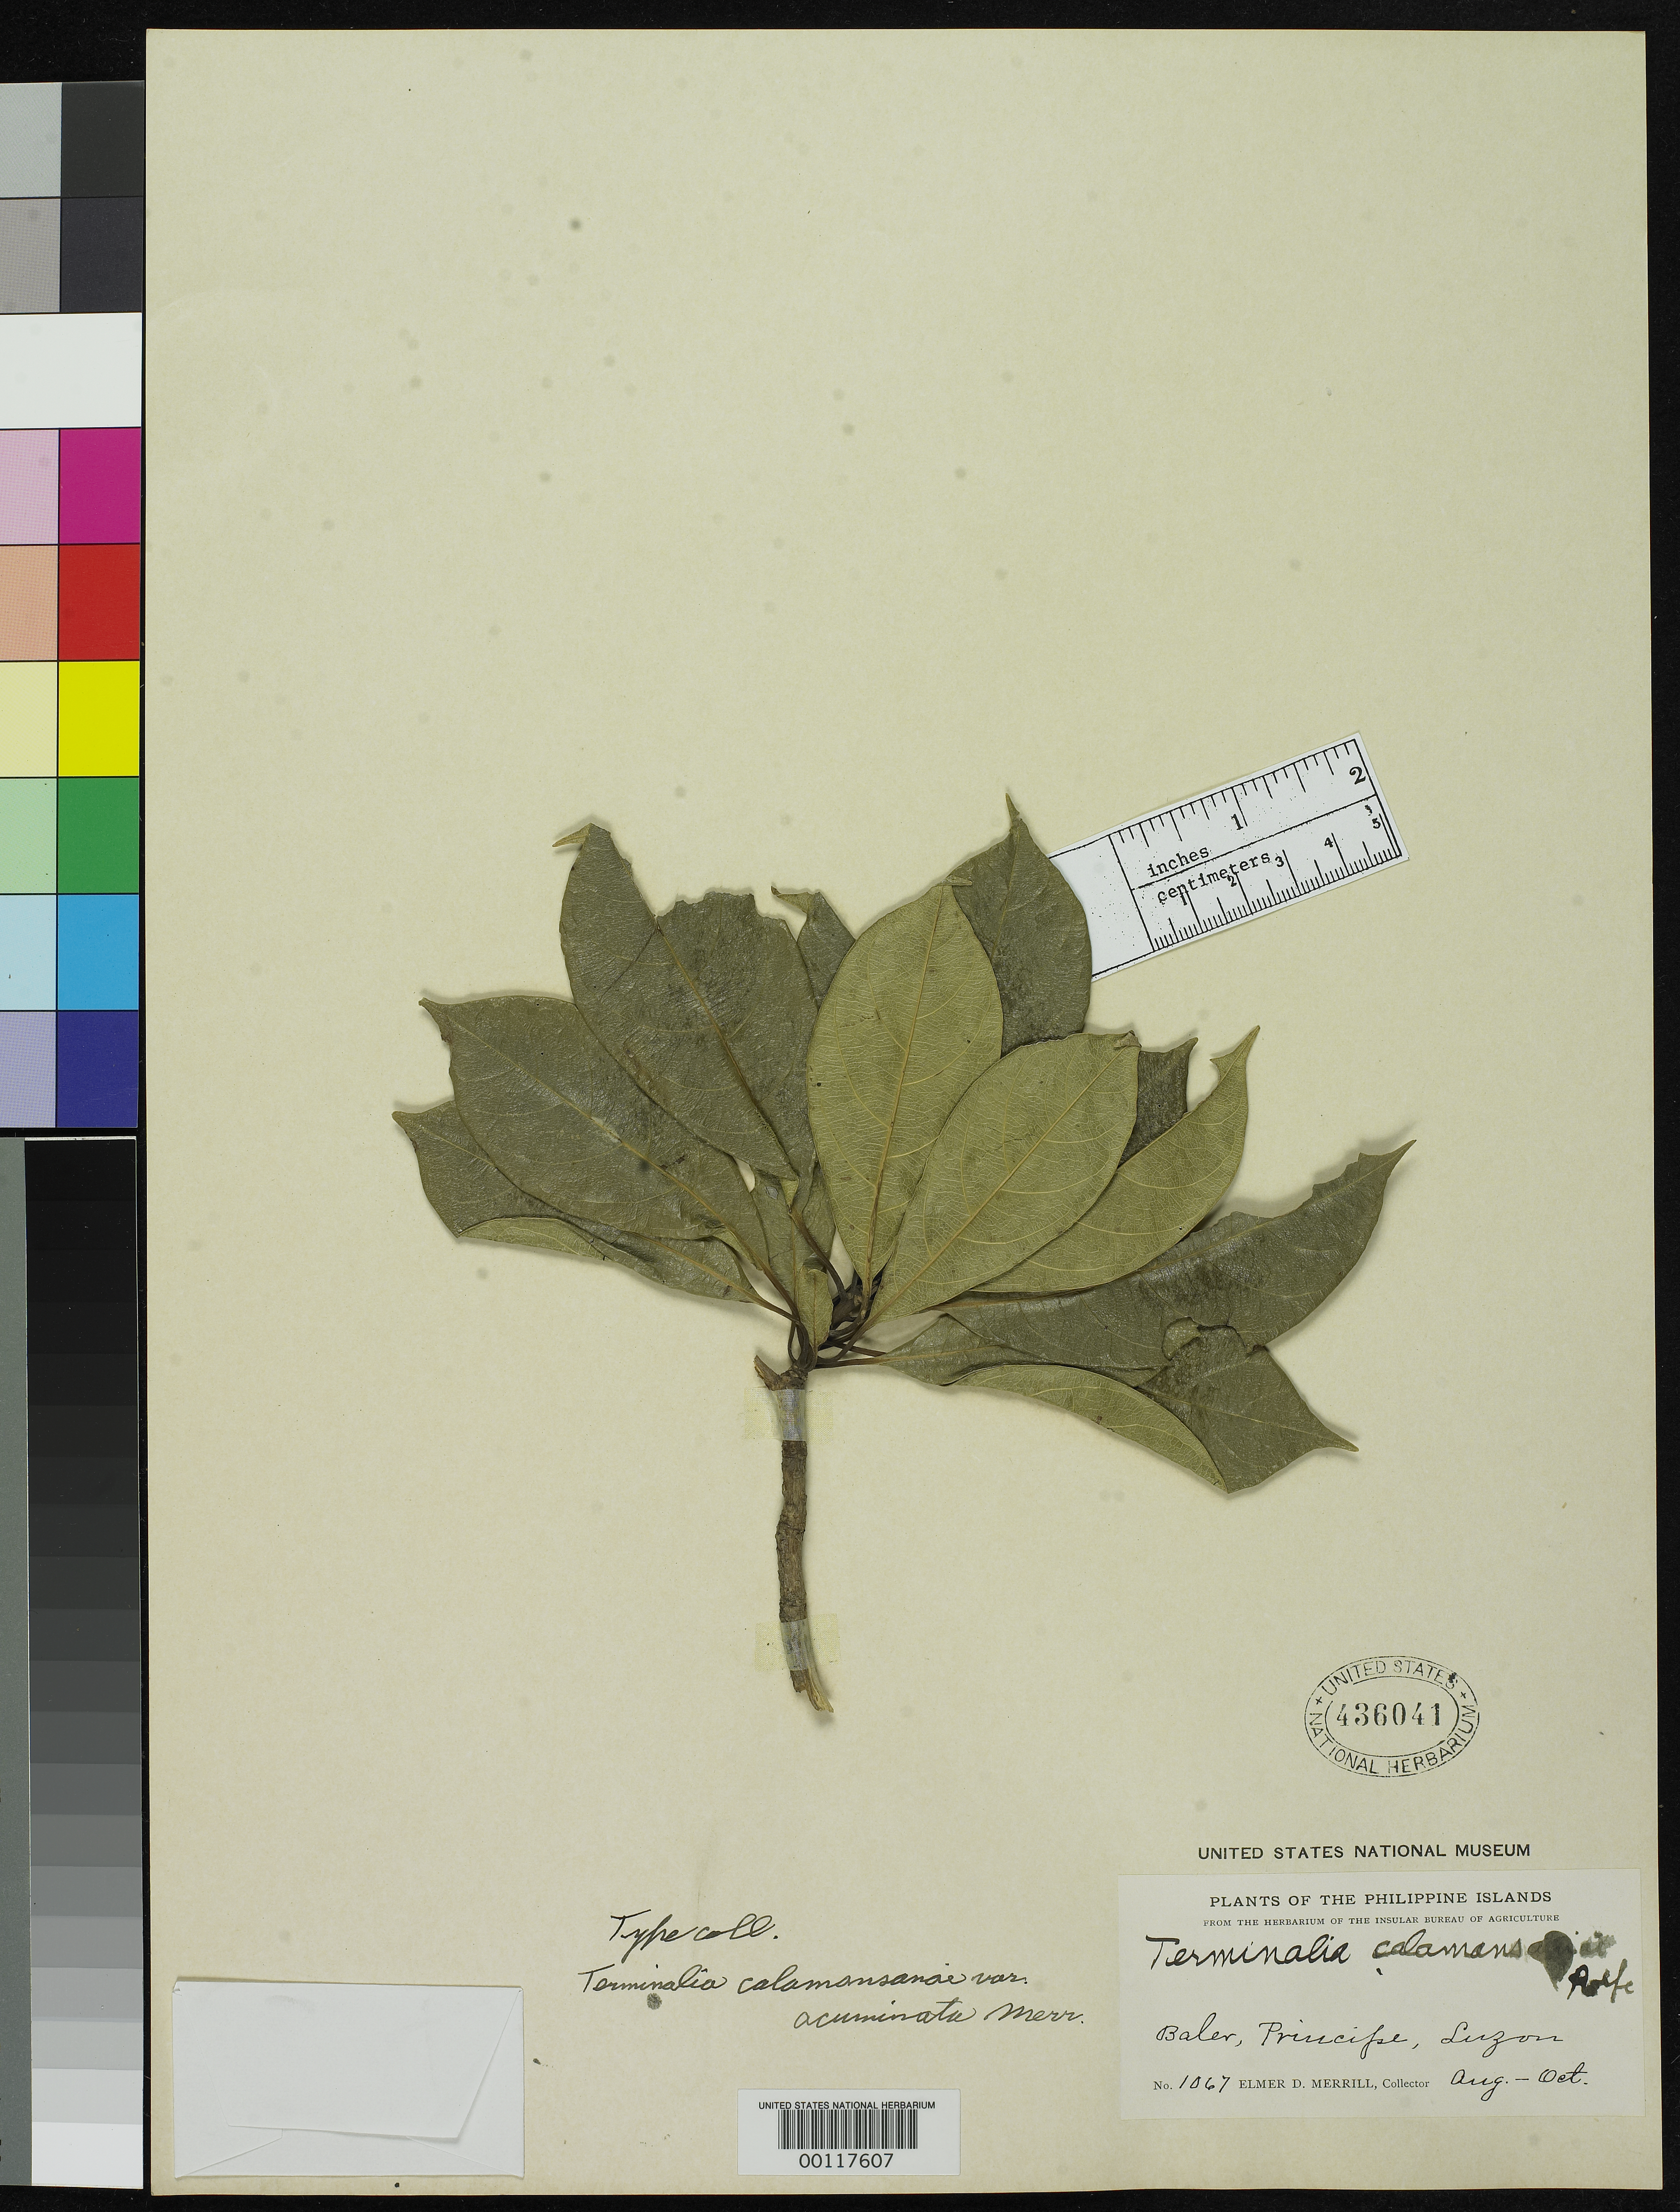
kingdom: Plantae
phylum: Tracheophyta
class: Magnoliopsida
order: Myrtales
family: Combretaceae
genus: Terminalia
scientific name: Terminalia calamansanai var. acuminata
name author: Merr.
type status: Isotype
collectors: E. D. Merrill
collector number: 1067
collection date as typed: Aug 1902 to -- Sep 1902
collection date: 1902-08/1902-09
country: Philippines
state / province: Calabarzon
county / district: Quezon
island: Luzon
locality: Baler.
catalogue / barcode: US 436041